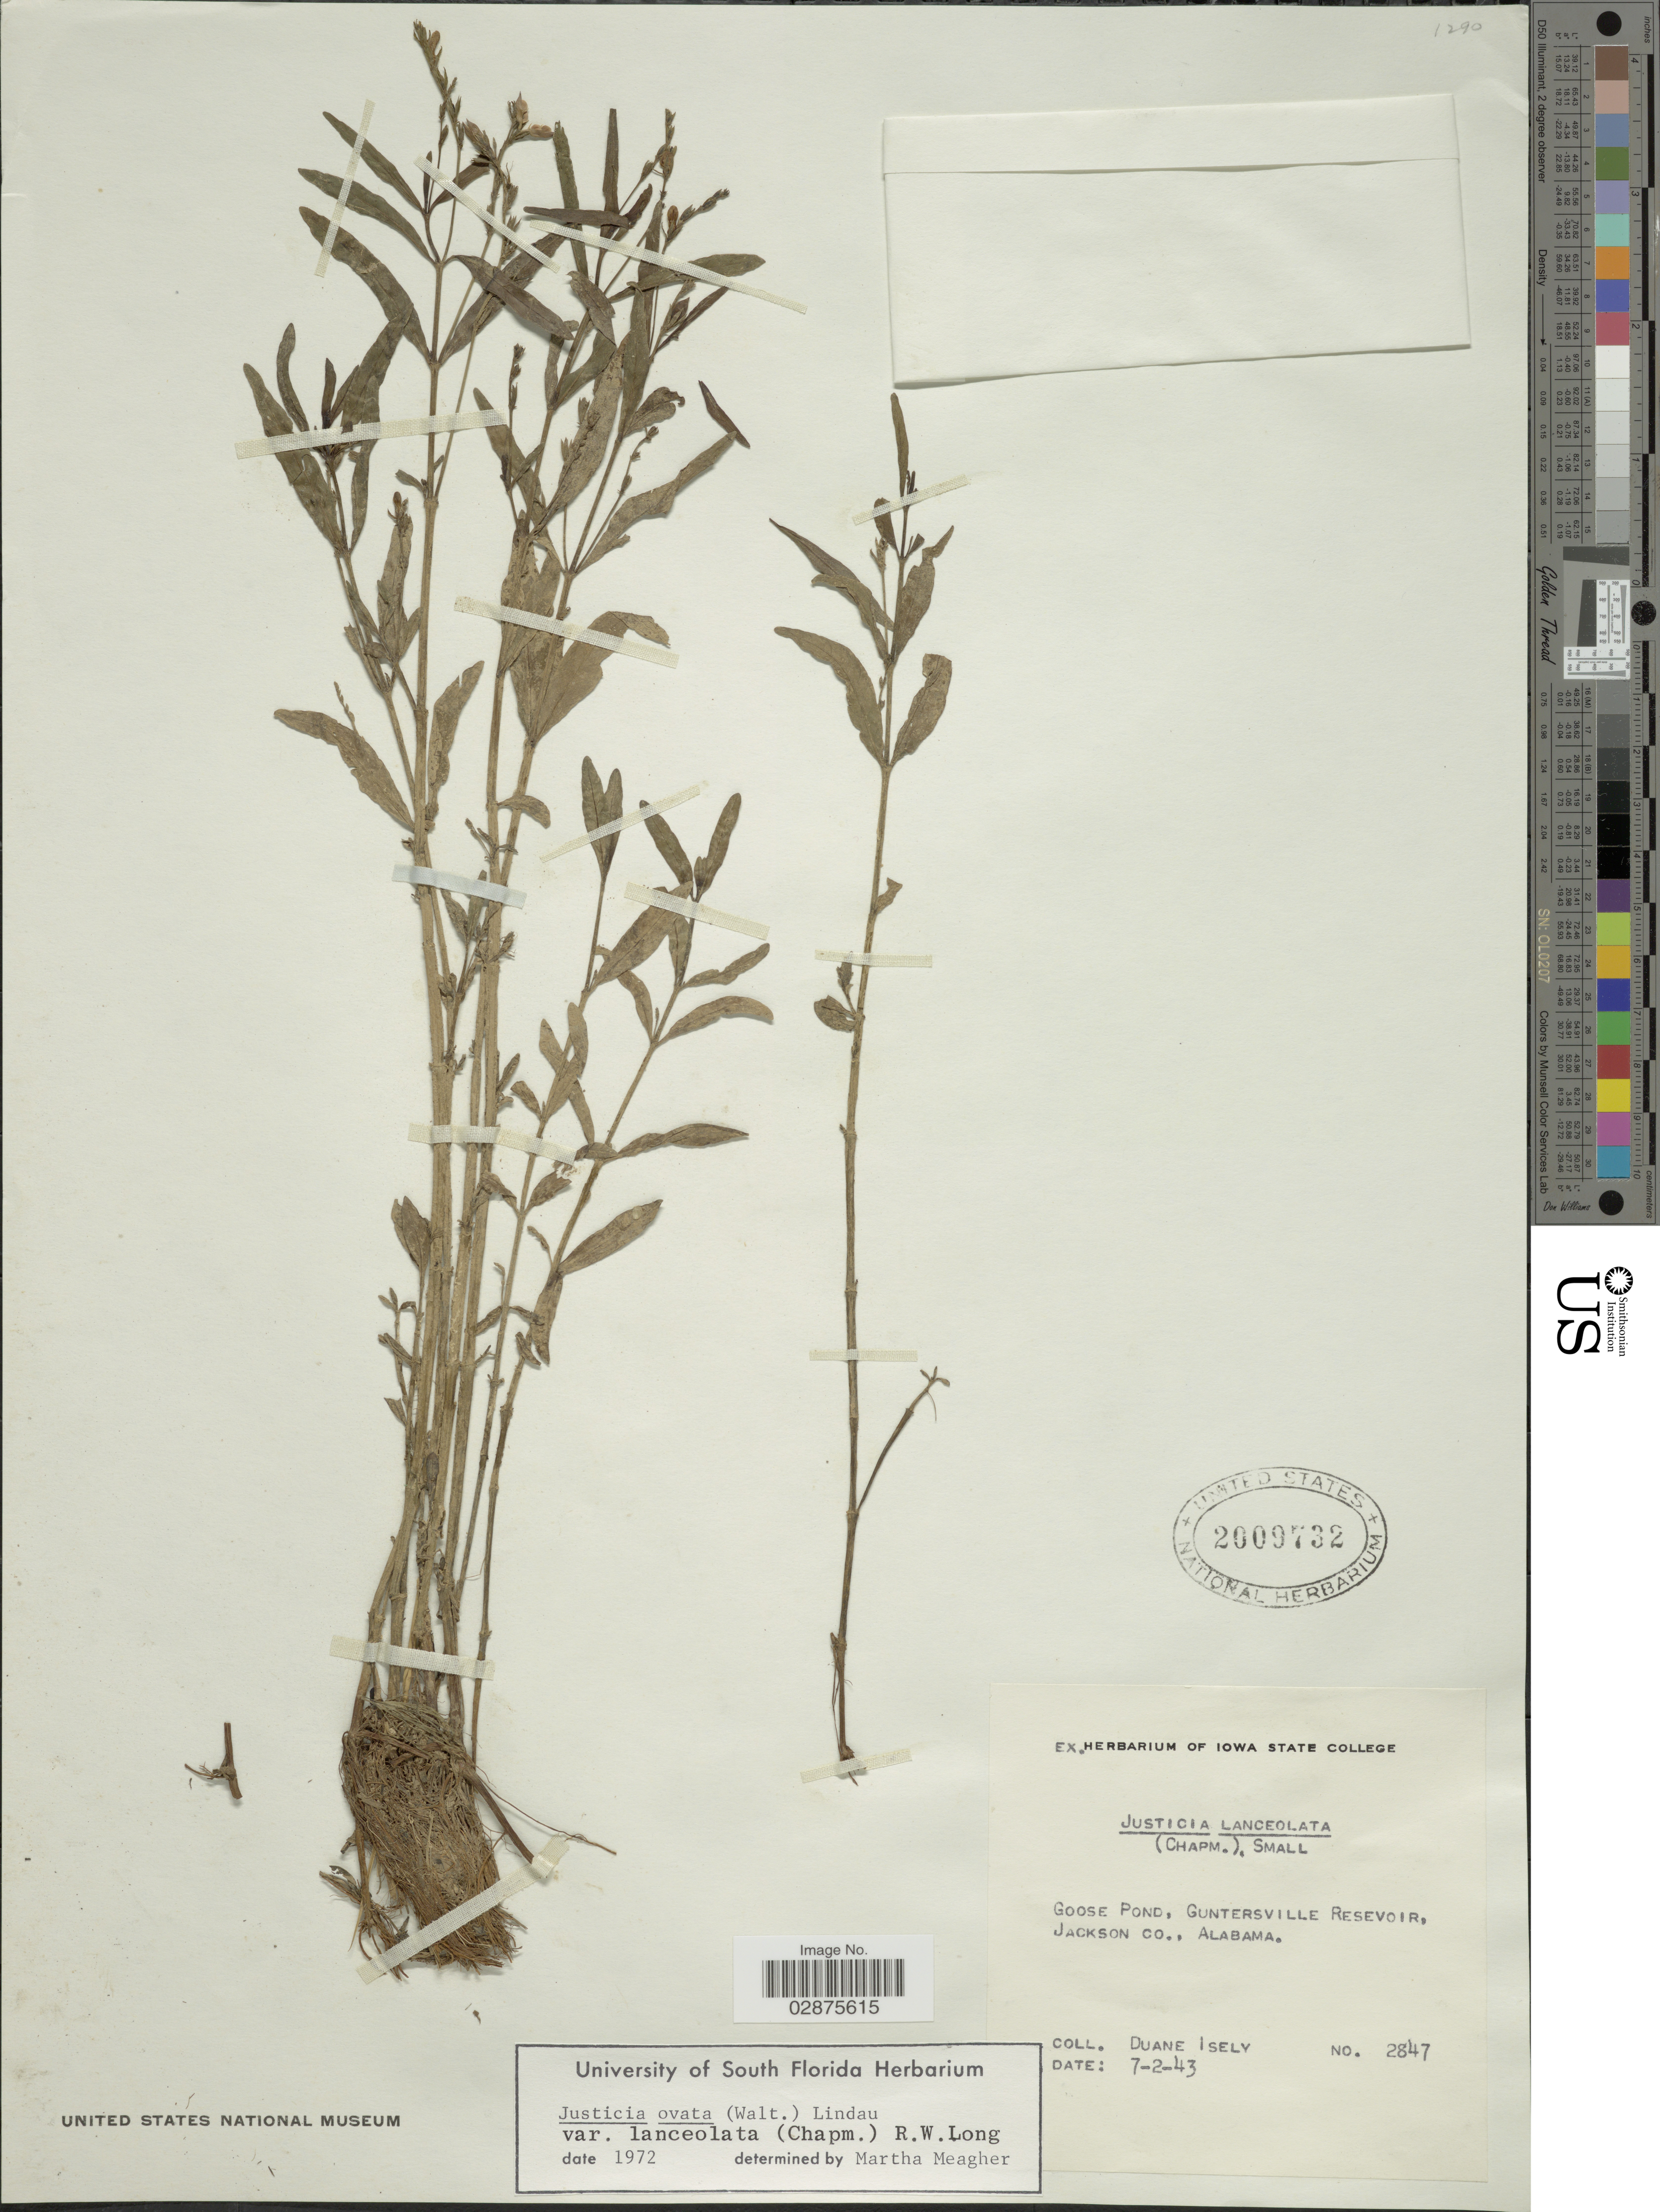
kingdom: Plantae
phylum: Tracheophyta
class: Magnoliopsida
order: Lamiales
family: Acanthaceae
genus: Justicia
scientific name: Justicia lanceolata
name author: (Chapm.) Small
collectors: D. Isely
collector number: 2847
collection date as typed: Transcribed d/m/y: 2/7/43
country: United States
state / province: Alabama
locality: Goose Pond, Guntersville Reservoir, Jackson co., Alabama.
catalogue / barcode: US 2009732